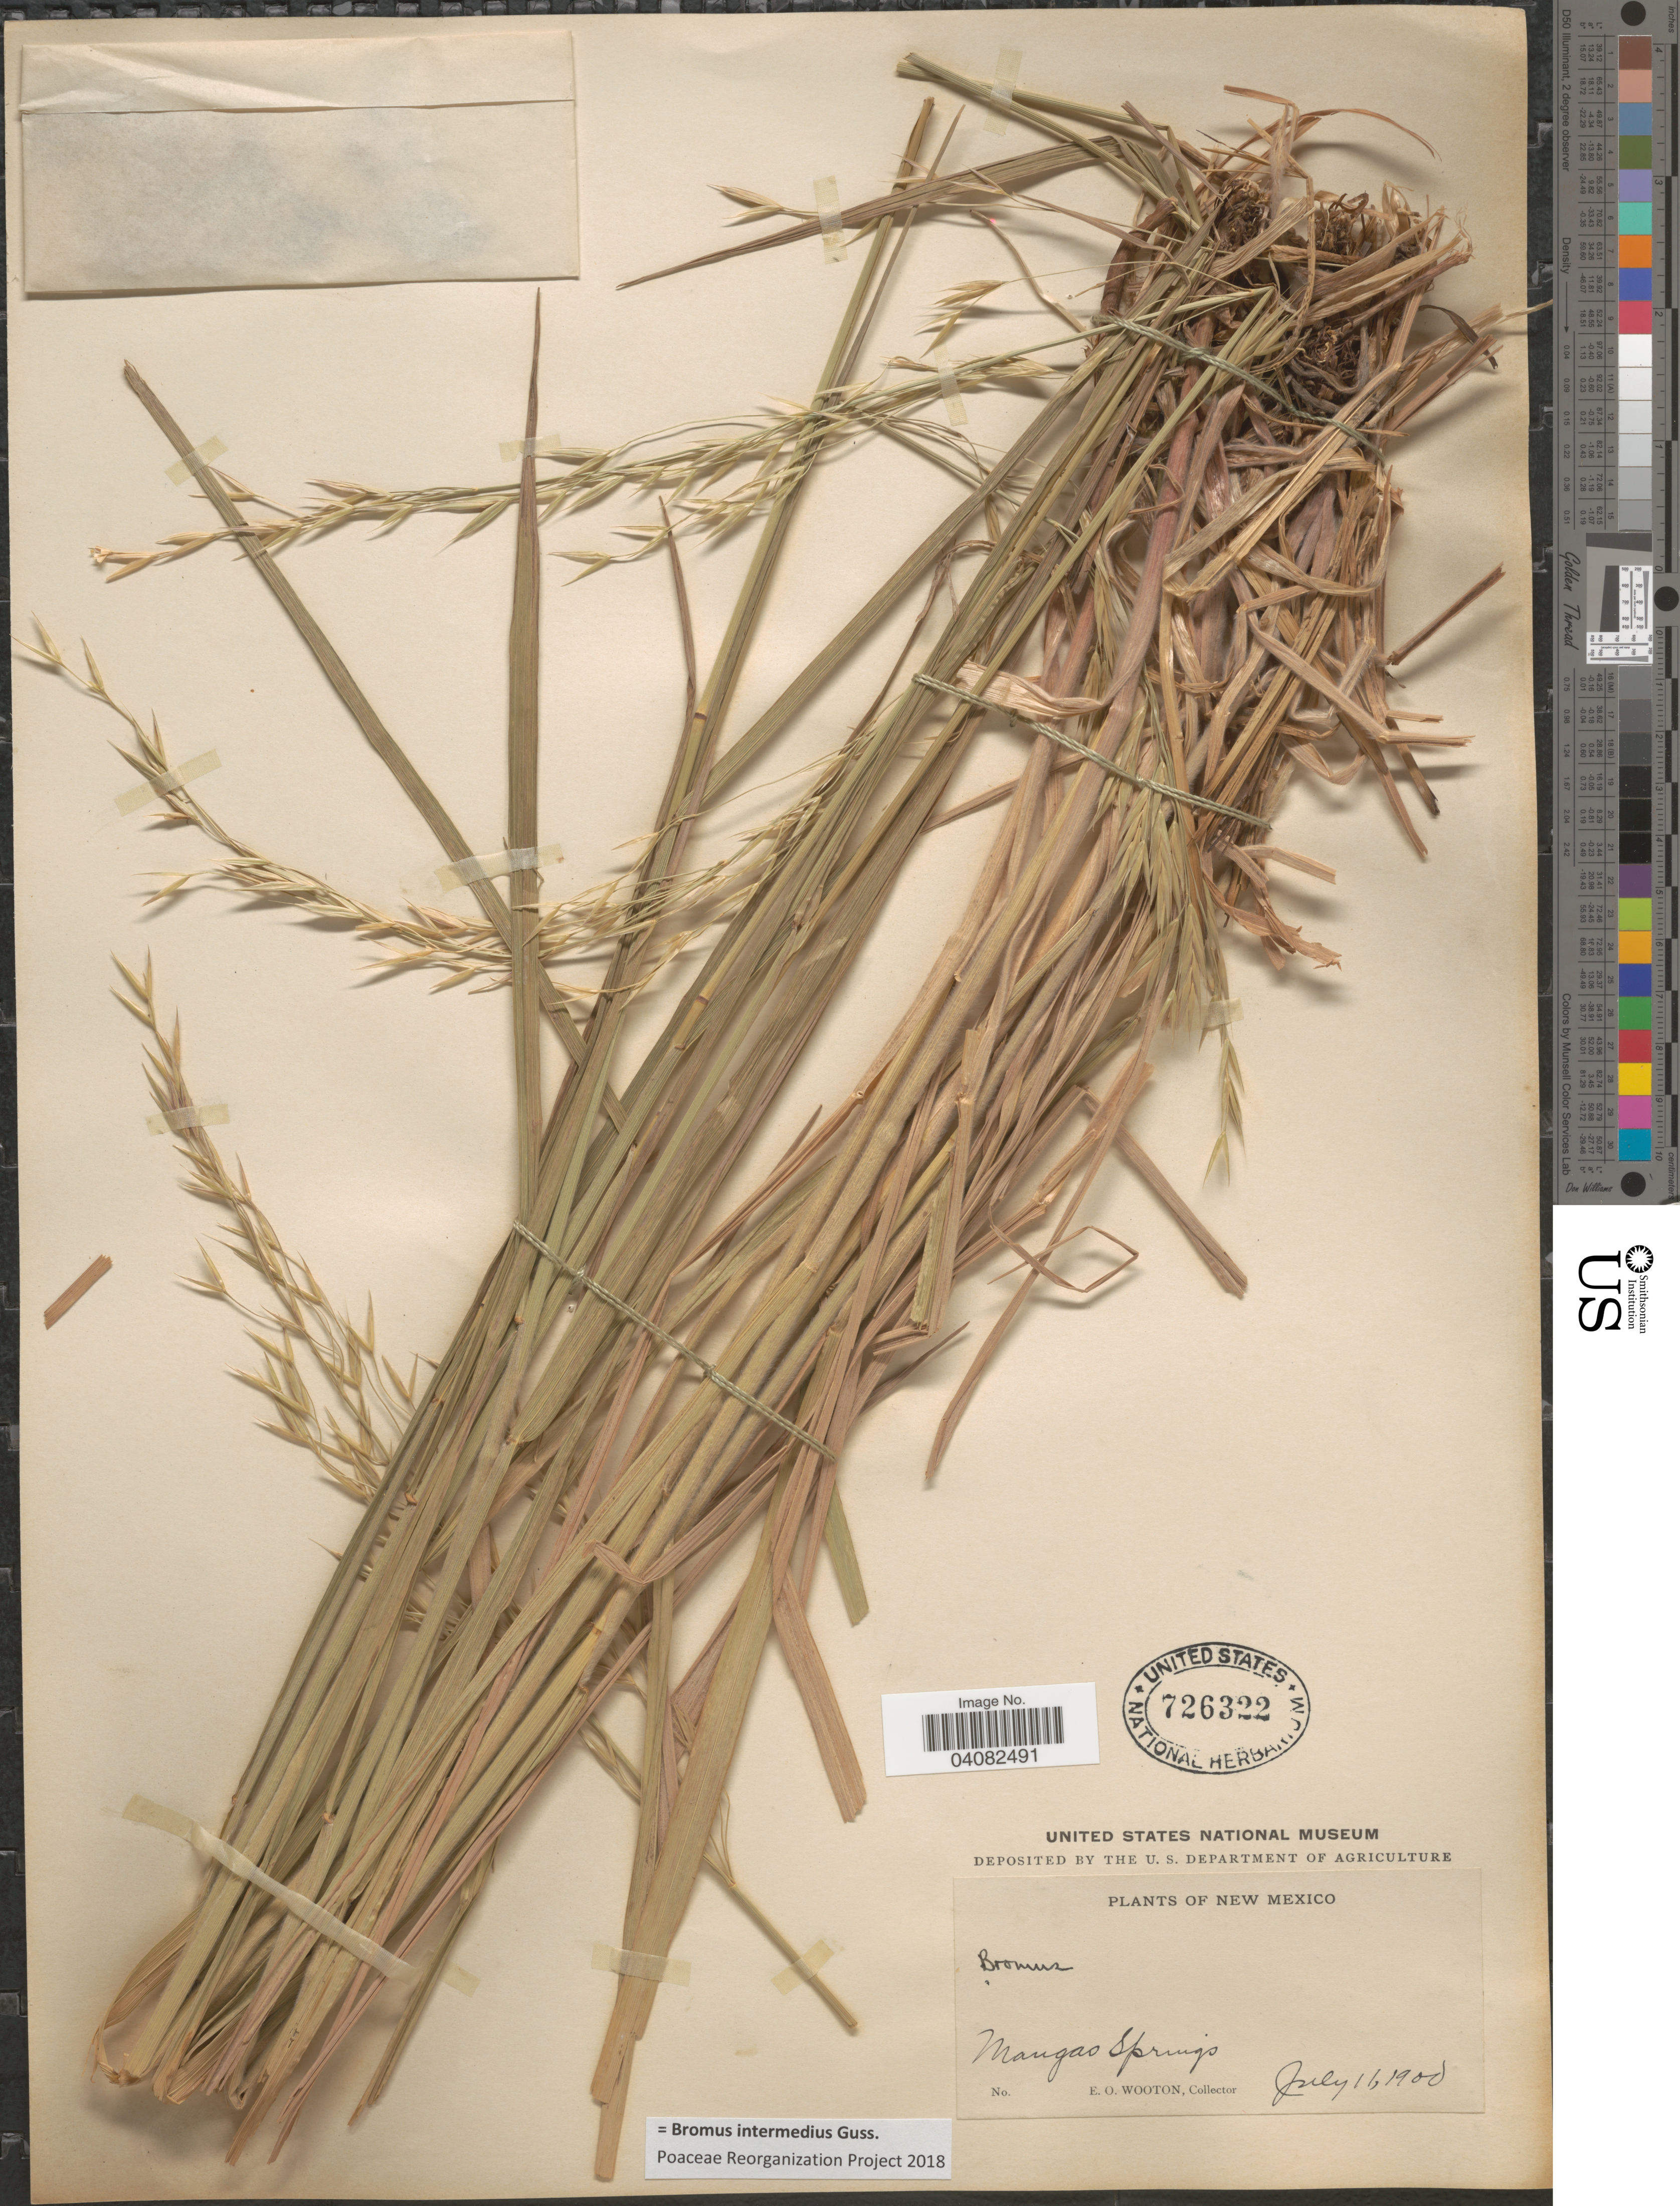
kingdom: Plantae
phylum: Tracheophyta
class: Liliopsida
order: Poales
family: Poaceae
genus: Bromus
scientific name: Bromus intermedius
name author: Gussone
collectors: E. O. Wooton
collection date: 1900-07-11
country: United States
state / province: New Mexico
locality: Mangas Springs.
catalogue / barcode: US 726322